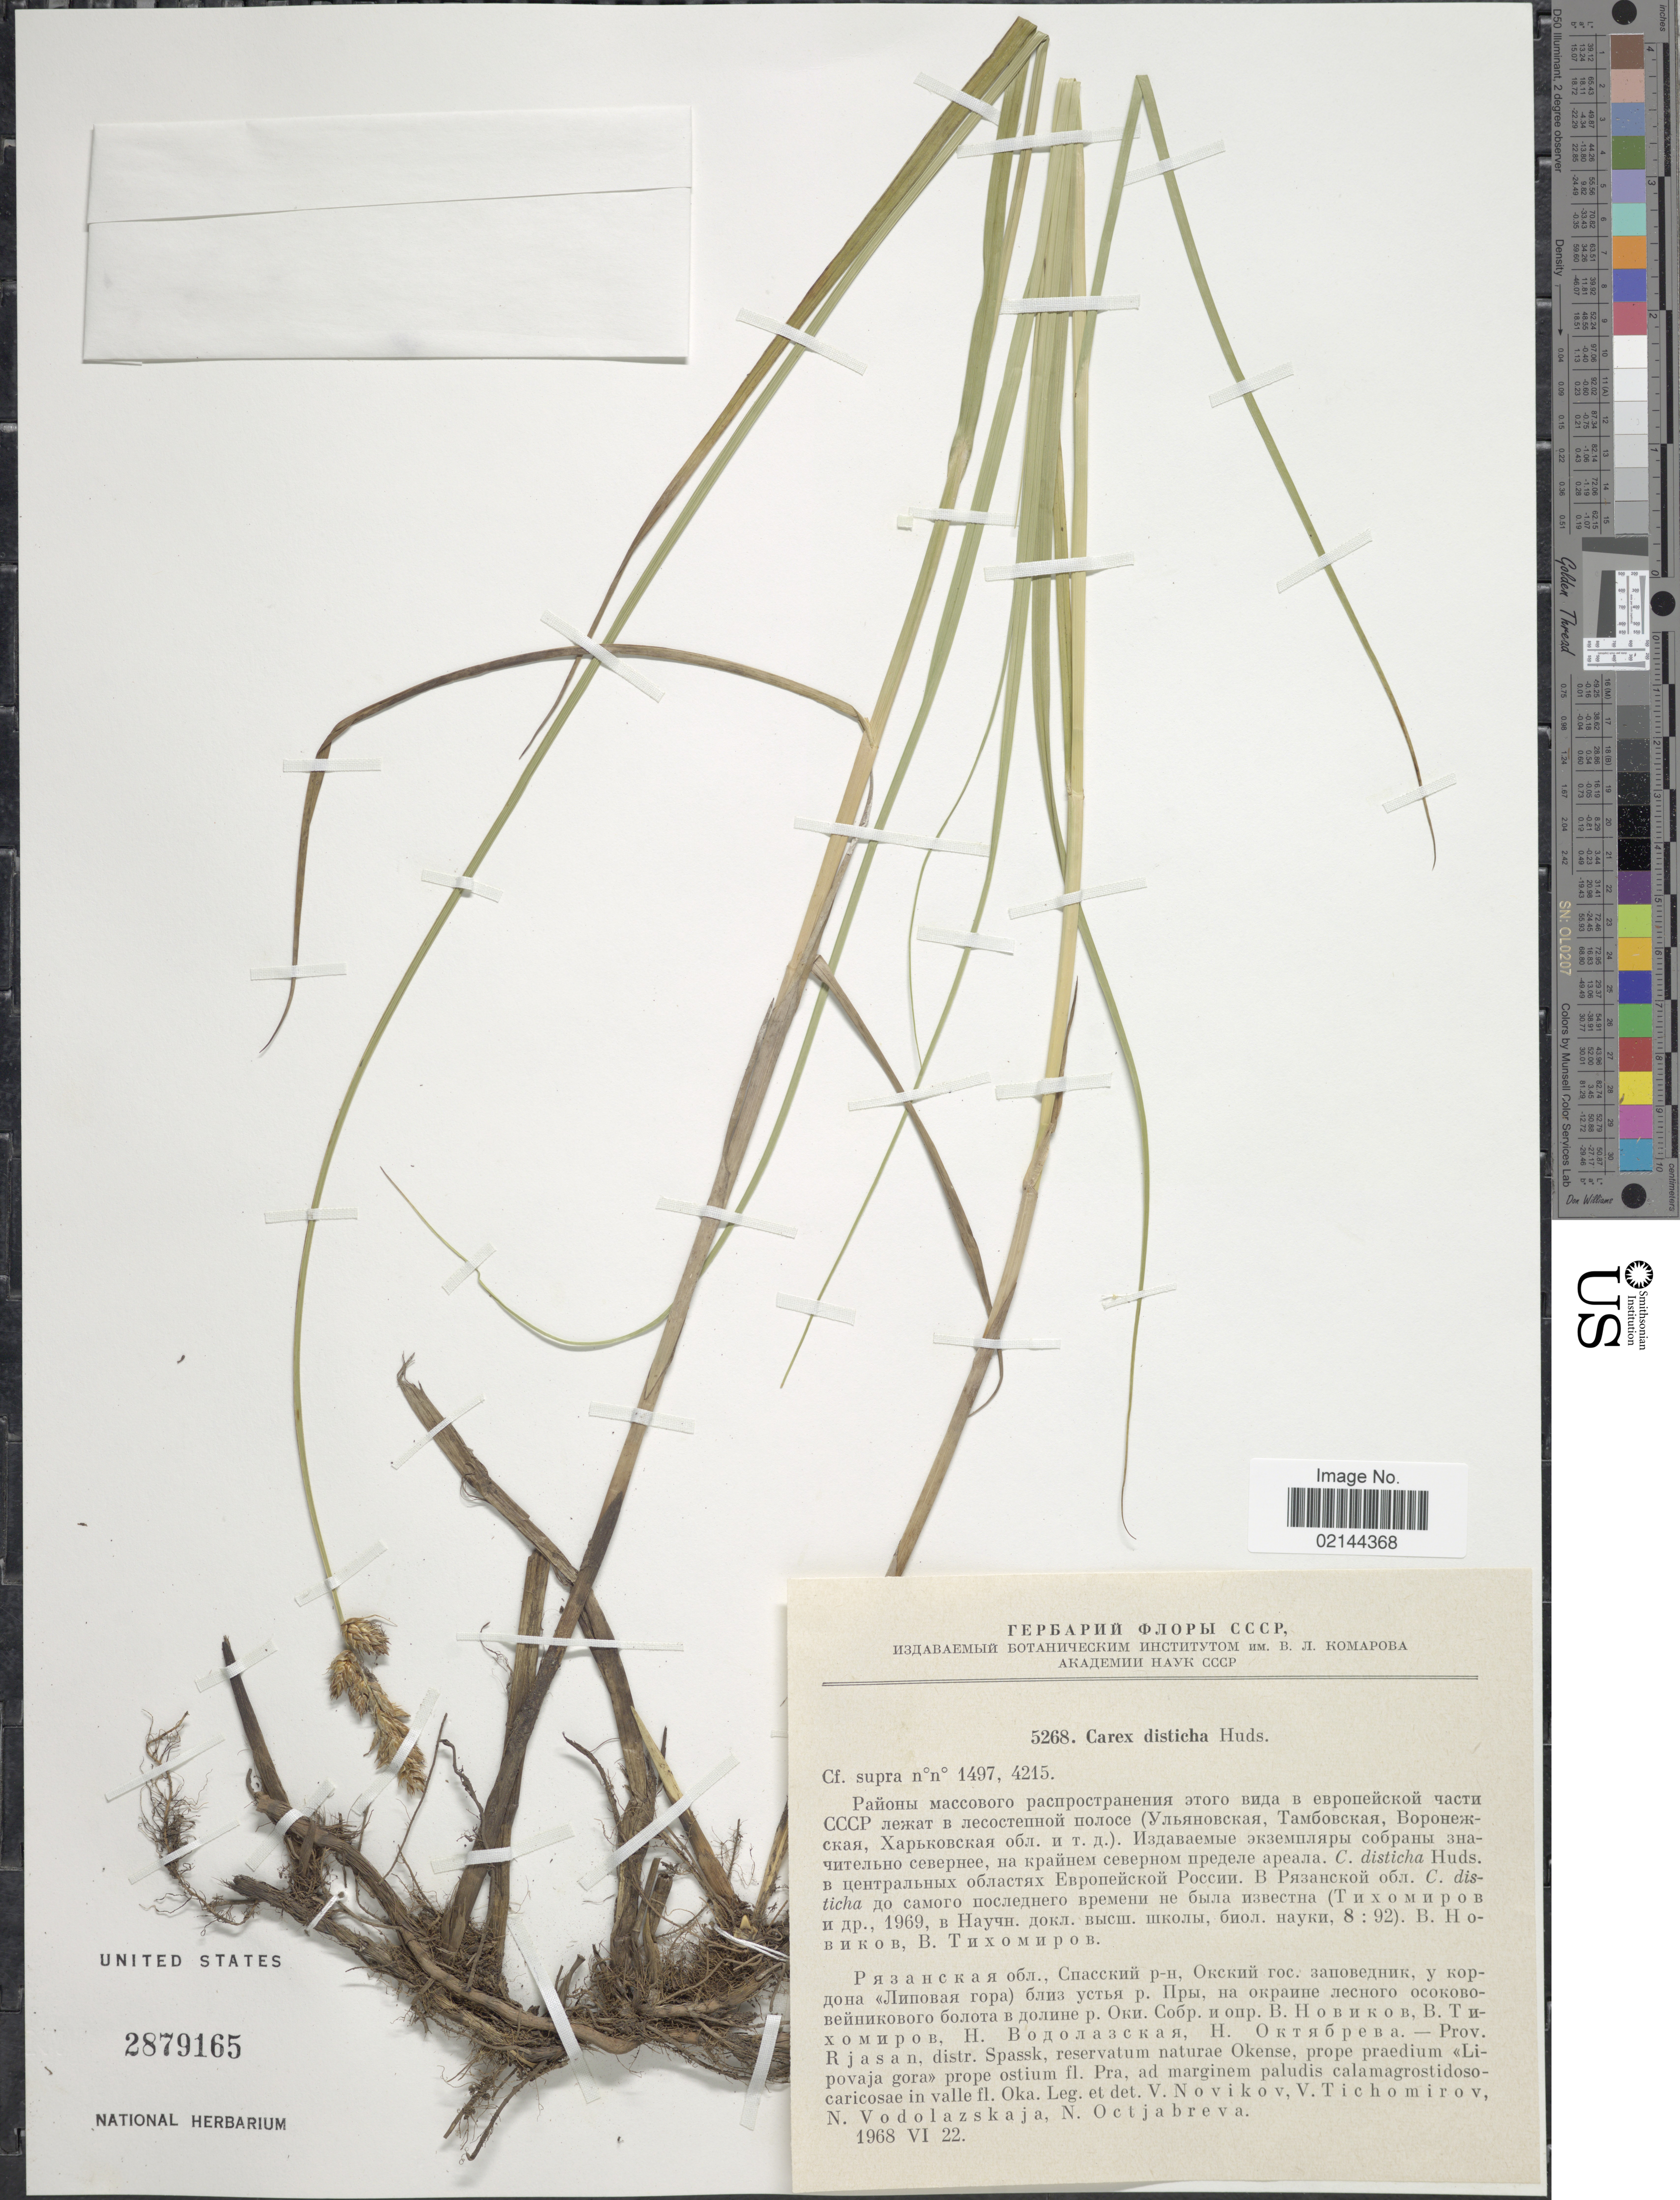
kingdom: Plantae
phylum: Tracheophyta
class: Liliopsida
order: Poales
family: Cyperaceae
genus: Carex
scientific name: Carex disticha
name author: Huds.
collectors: V. Novikov, V. Tichomirov, N. Vodolazskaja & N. Octjabreva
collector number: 5268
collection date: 1968-06-22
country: Russian Federation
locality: Prov. Rjasan, distr. Spassk, reservatum naturae Okense, prope praedium <<Lipovaja gora>> prope ostium fl. Pra, ad marginem paludes calamagrostidoso-caricosae in valle fl. Oka.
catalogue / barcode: US 2879165